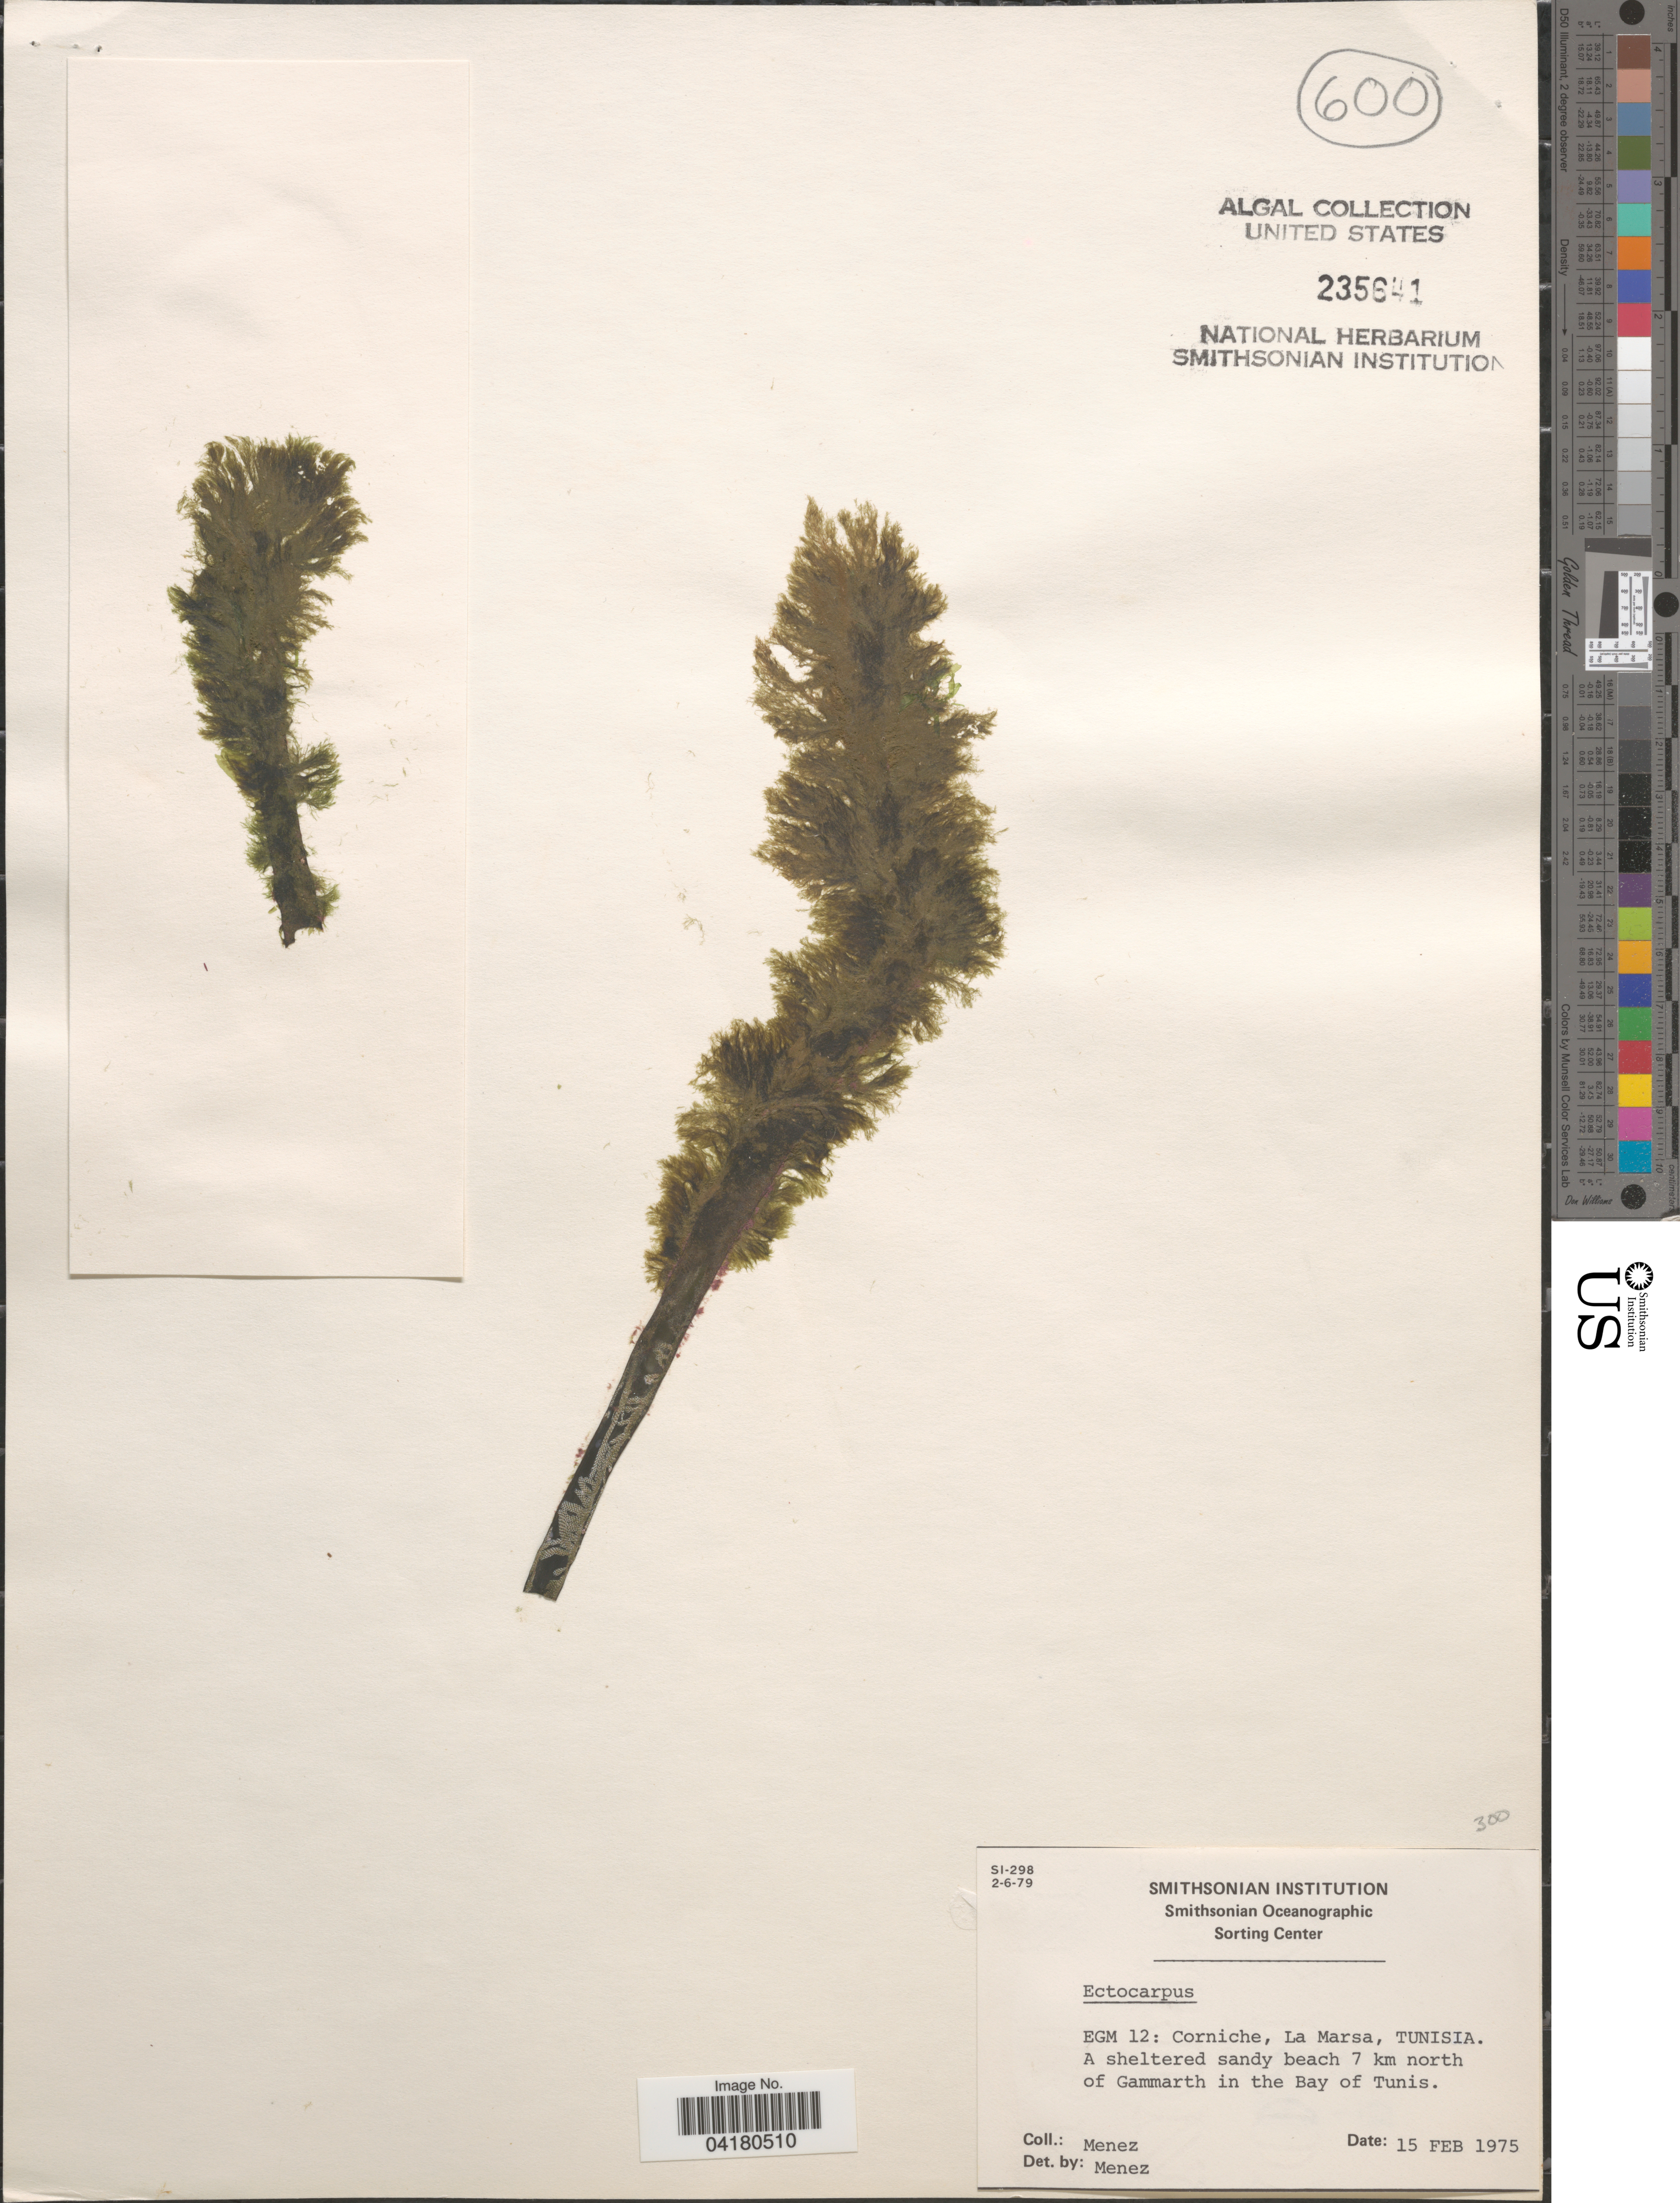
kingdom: Chromista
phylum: Ochrophyta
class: Phaeophyceae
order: Ectocarpales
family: Ectocarpaceae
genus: Ectocarpus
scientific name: Ectocarpus sp.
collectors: Menez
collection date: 1975-02-15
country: Tunisia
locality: EGM 12: Corniche, La Marsa, Tunisia. A sheltered sandy beach 7 km north of Gammarth in the Bay of Tunis.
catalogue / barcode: US 235641